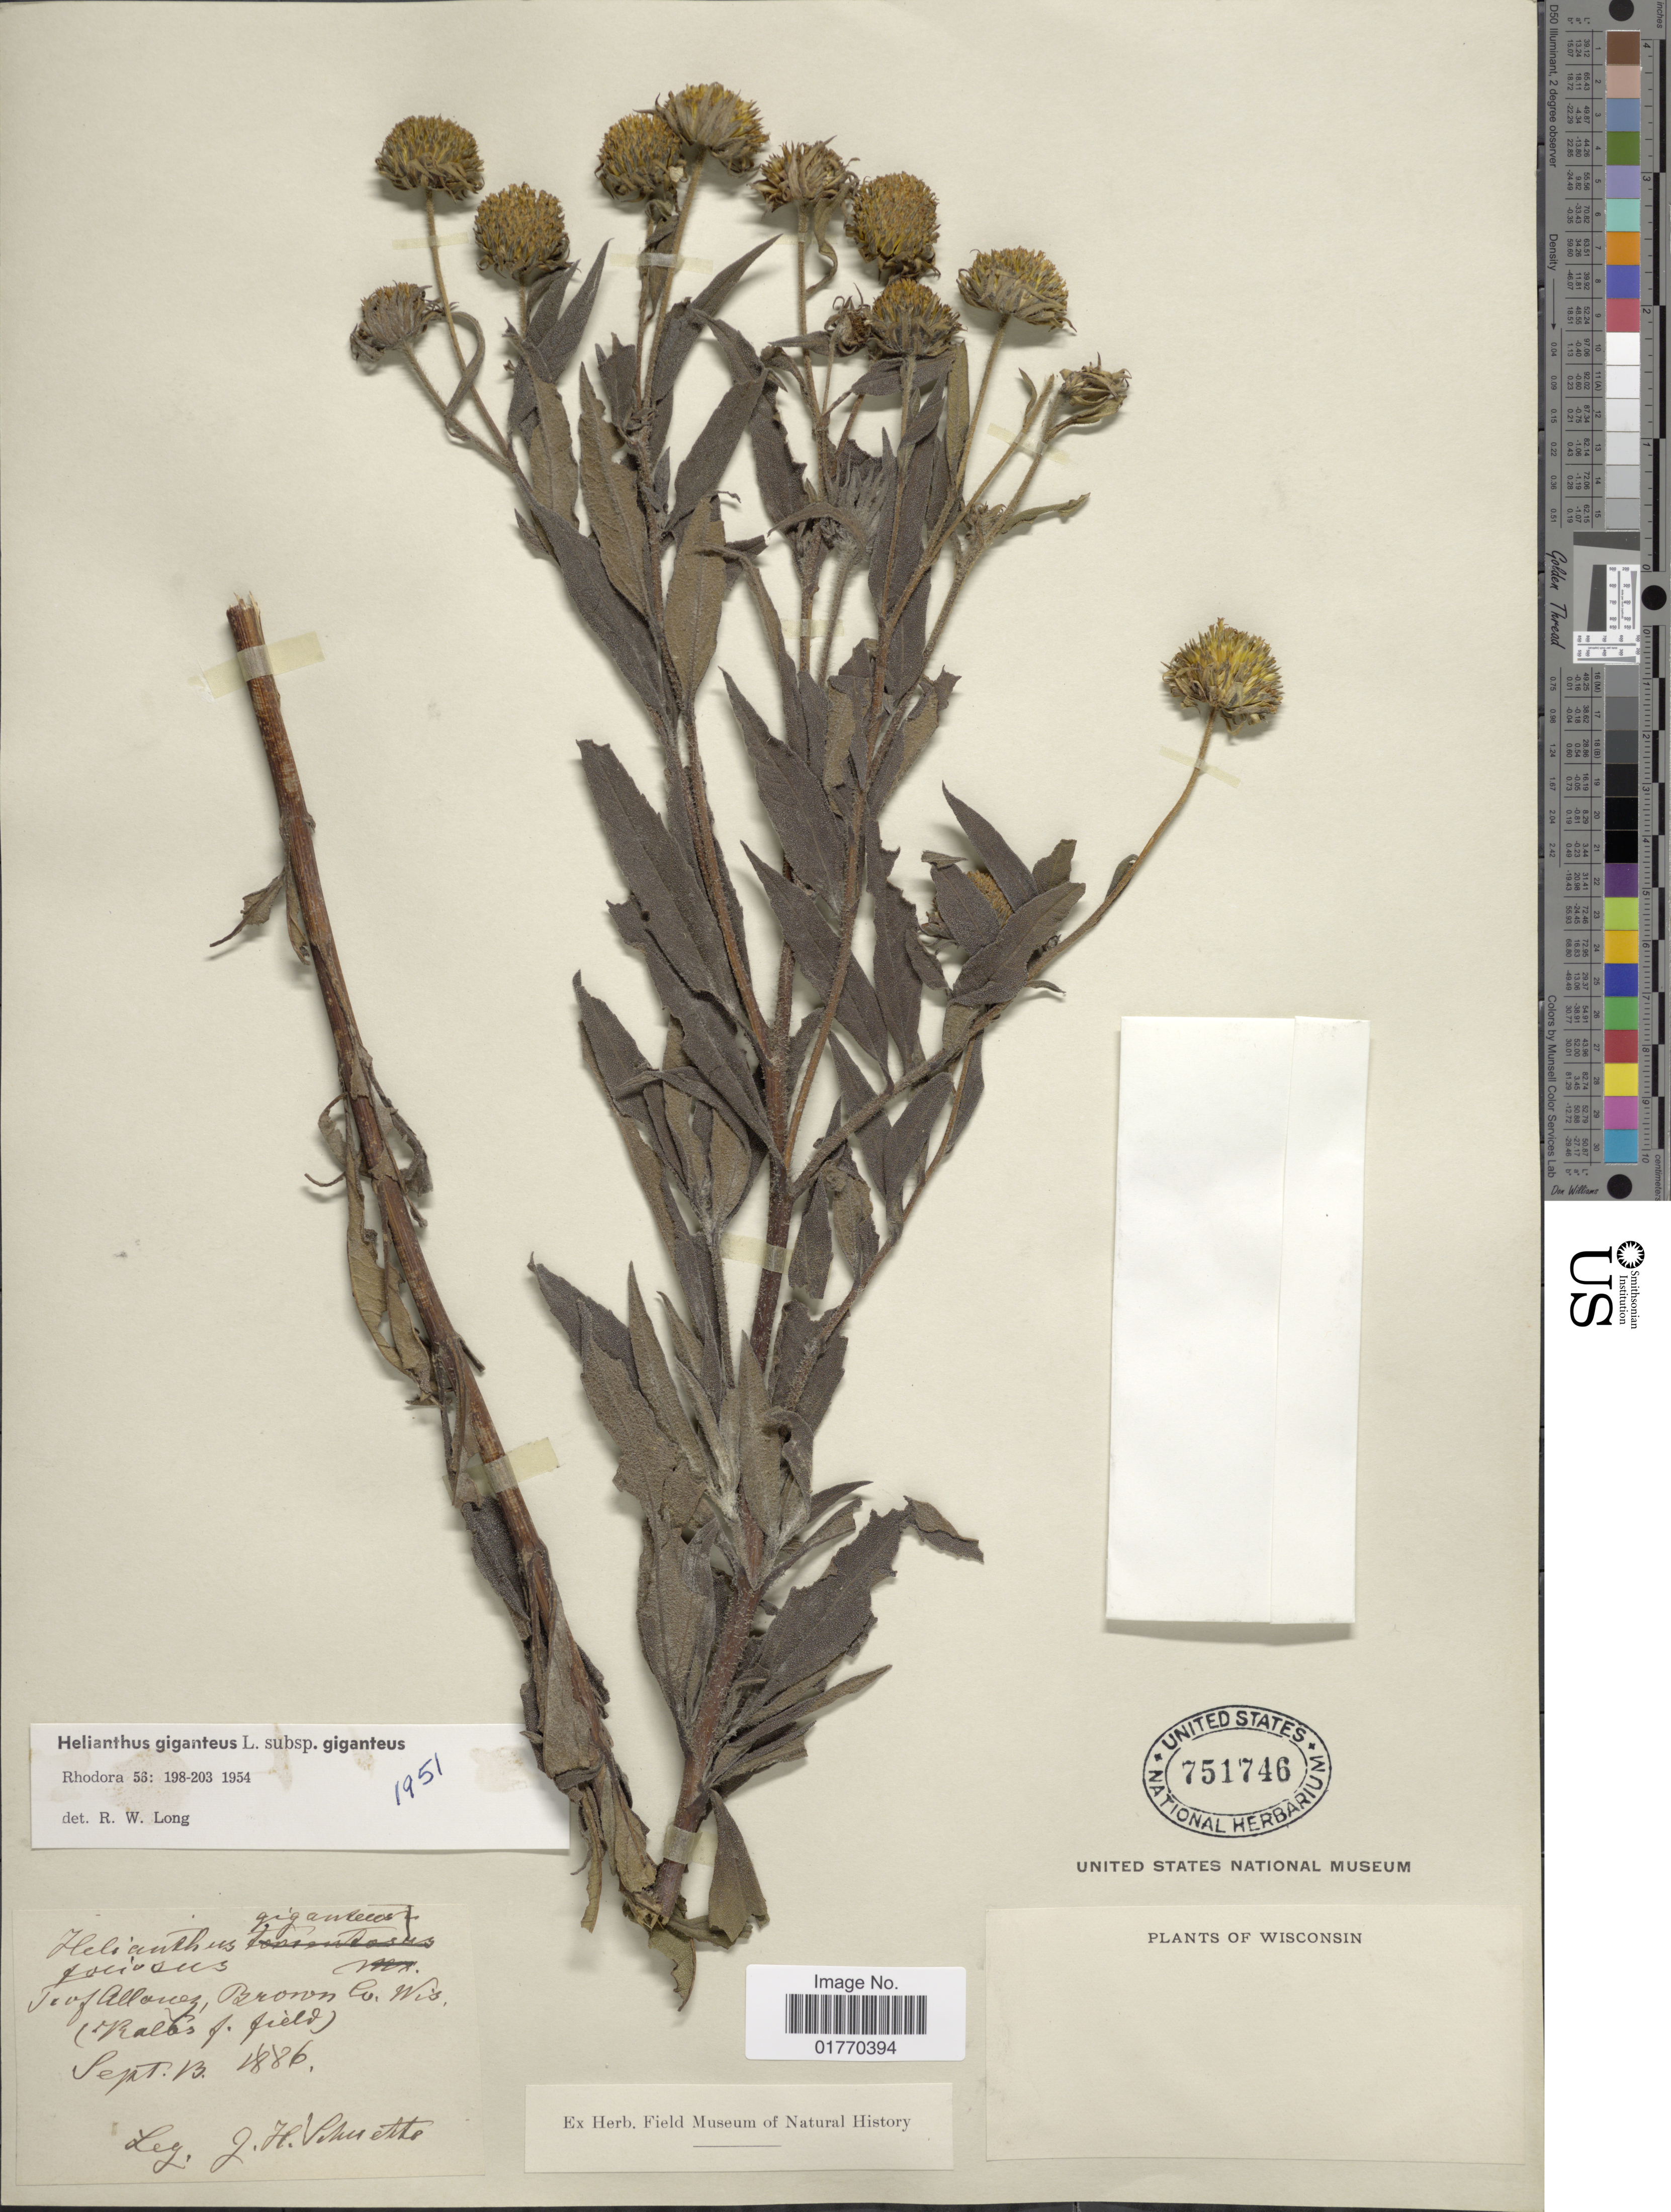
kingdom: Plantae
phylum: Tracheophyta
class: Magnoliopsida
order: Asterales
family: Asteraceae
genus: Helianthus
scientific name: Helianthus giganteus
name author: L.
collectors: J. Schuette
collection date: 1886-09-13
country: United States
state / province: Wisconsin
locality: Te of Allanz, Brown Co., Wis. (Ralos of field)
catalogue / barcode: US 751746